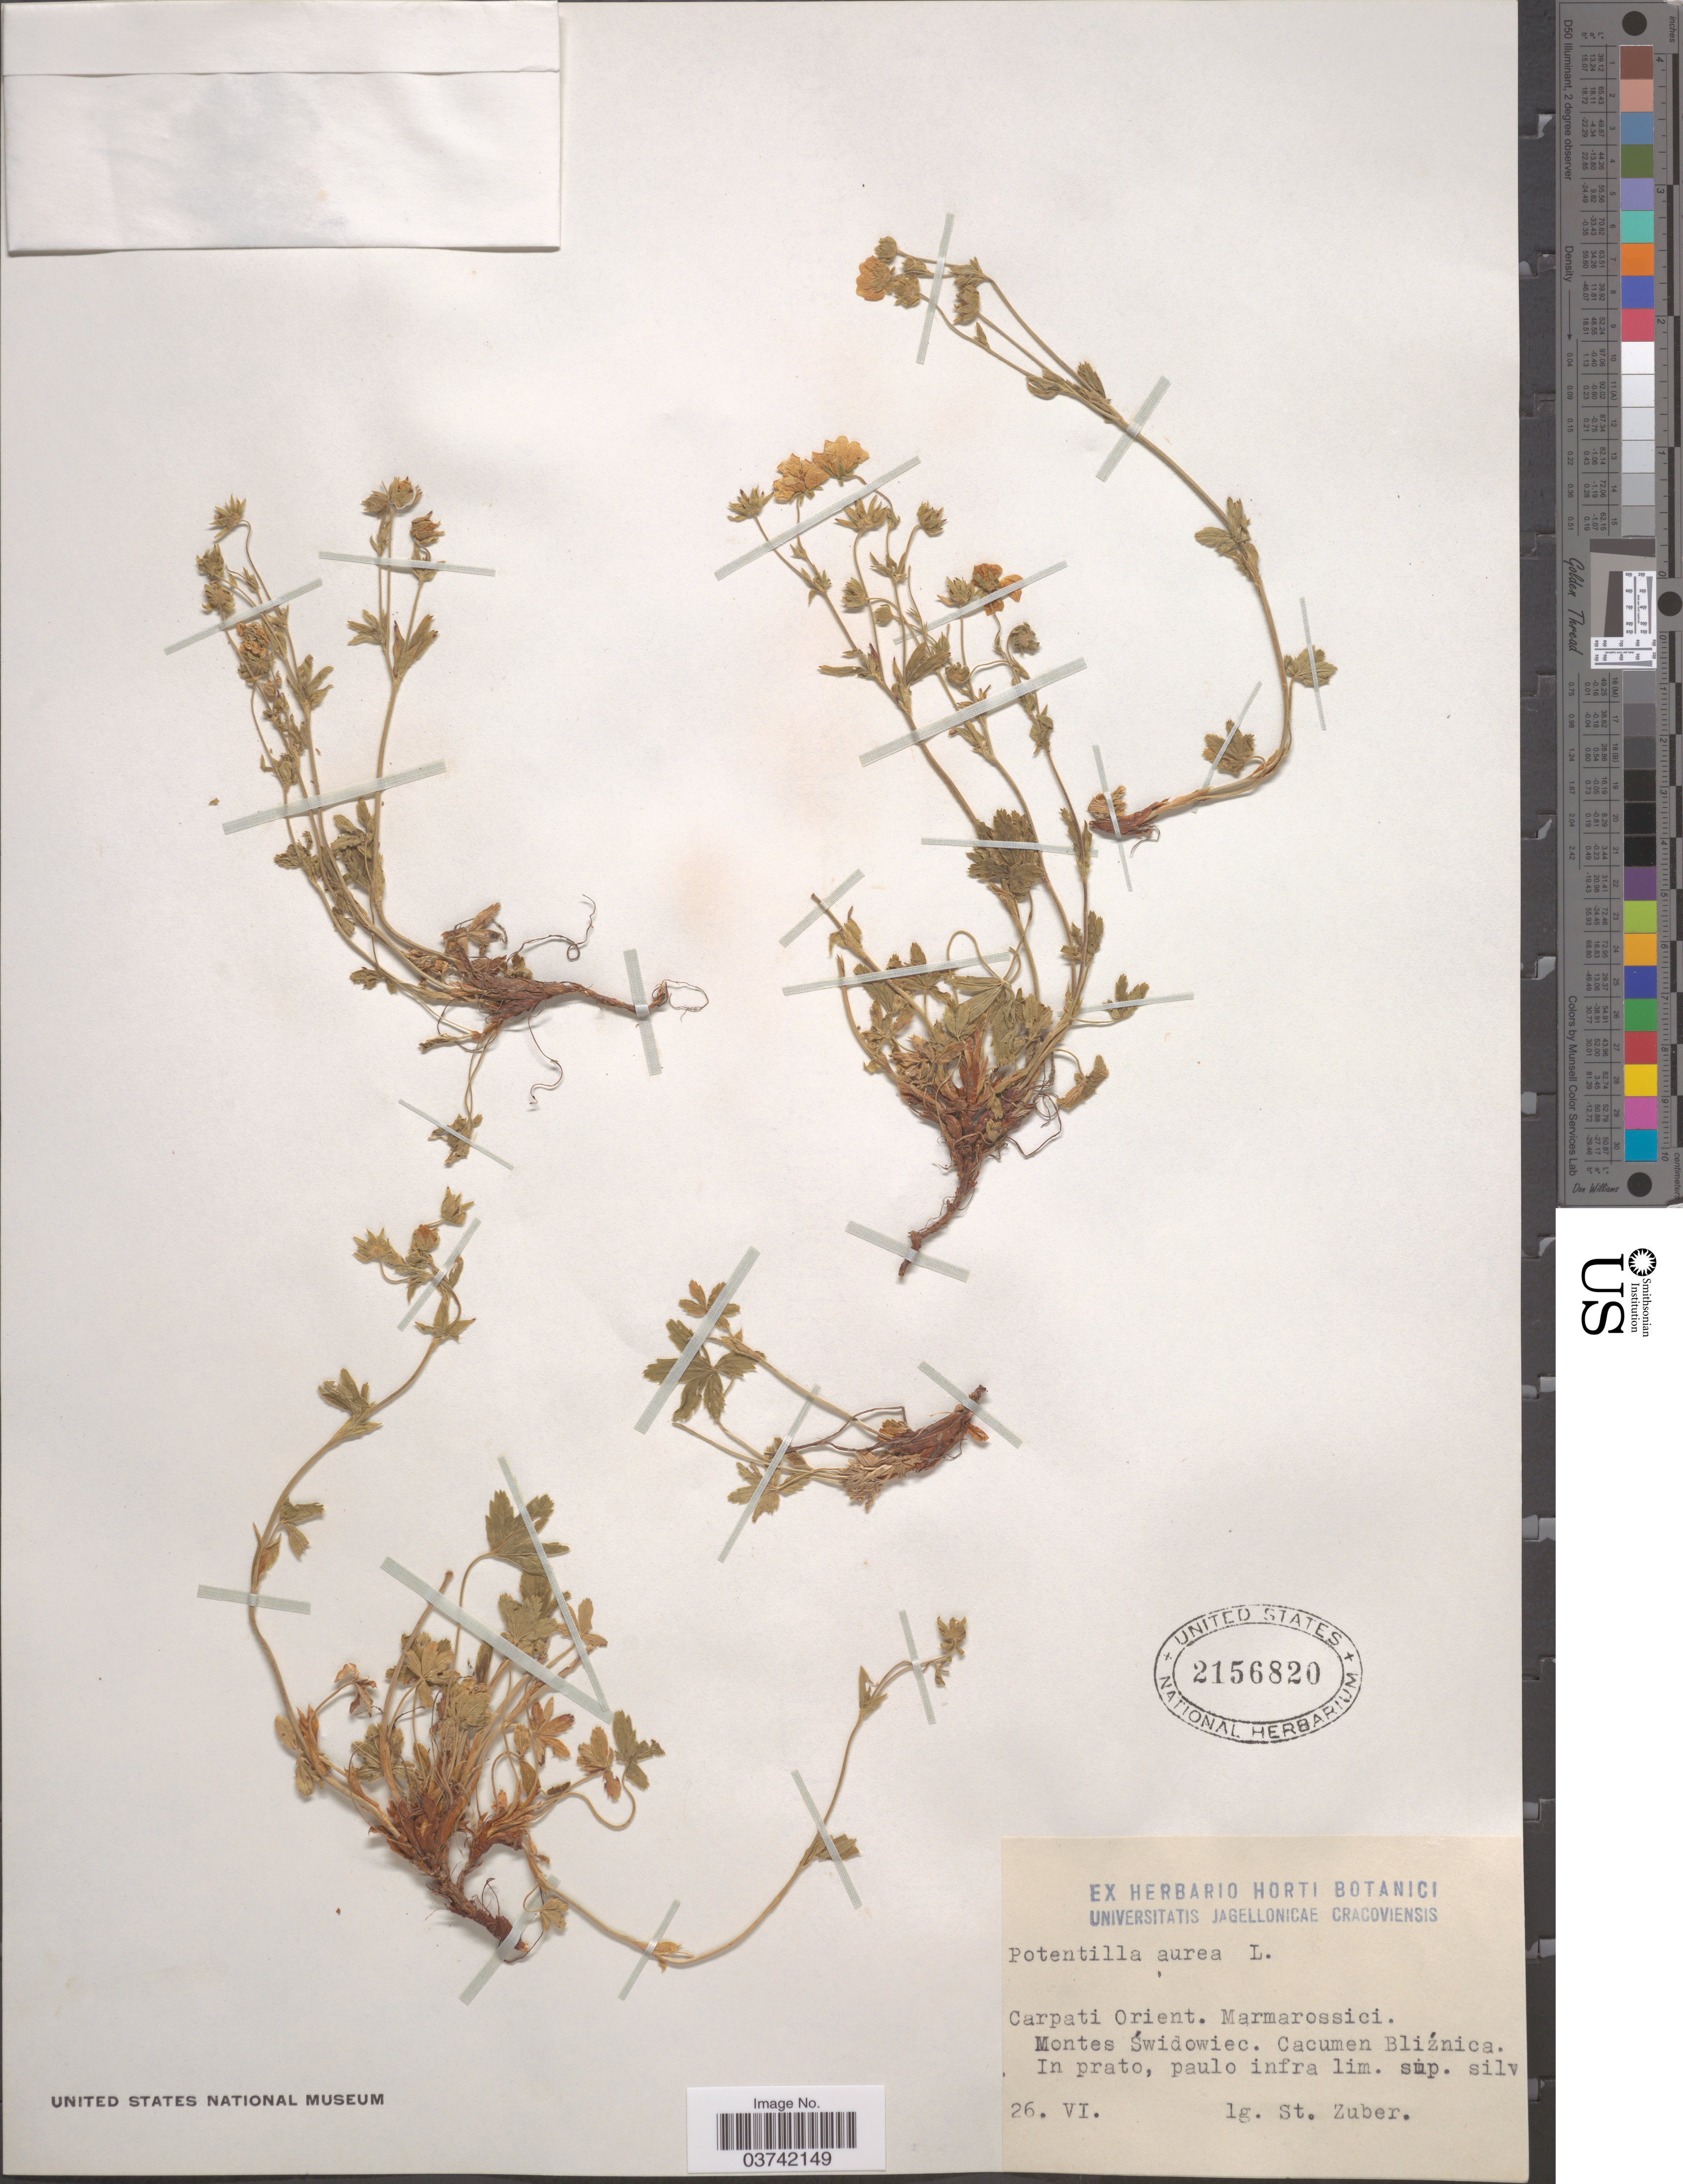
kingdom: Plantae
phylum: Tracheophyta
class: Magnoliopsida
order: Rosales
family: Rosaceae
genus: Potentilla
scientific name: Potentilla aurea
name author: L.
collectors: S. Zuber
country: Poland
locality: Carpati Orient. Marmarossici. Montes Świdowiec. Cacumen Bliźnica.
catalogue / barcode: US 2156820